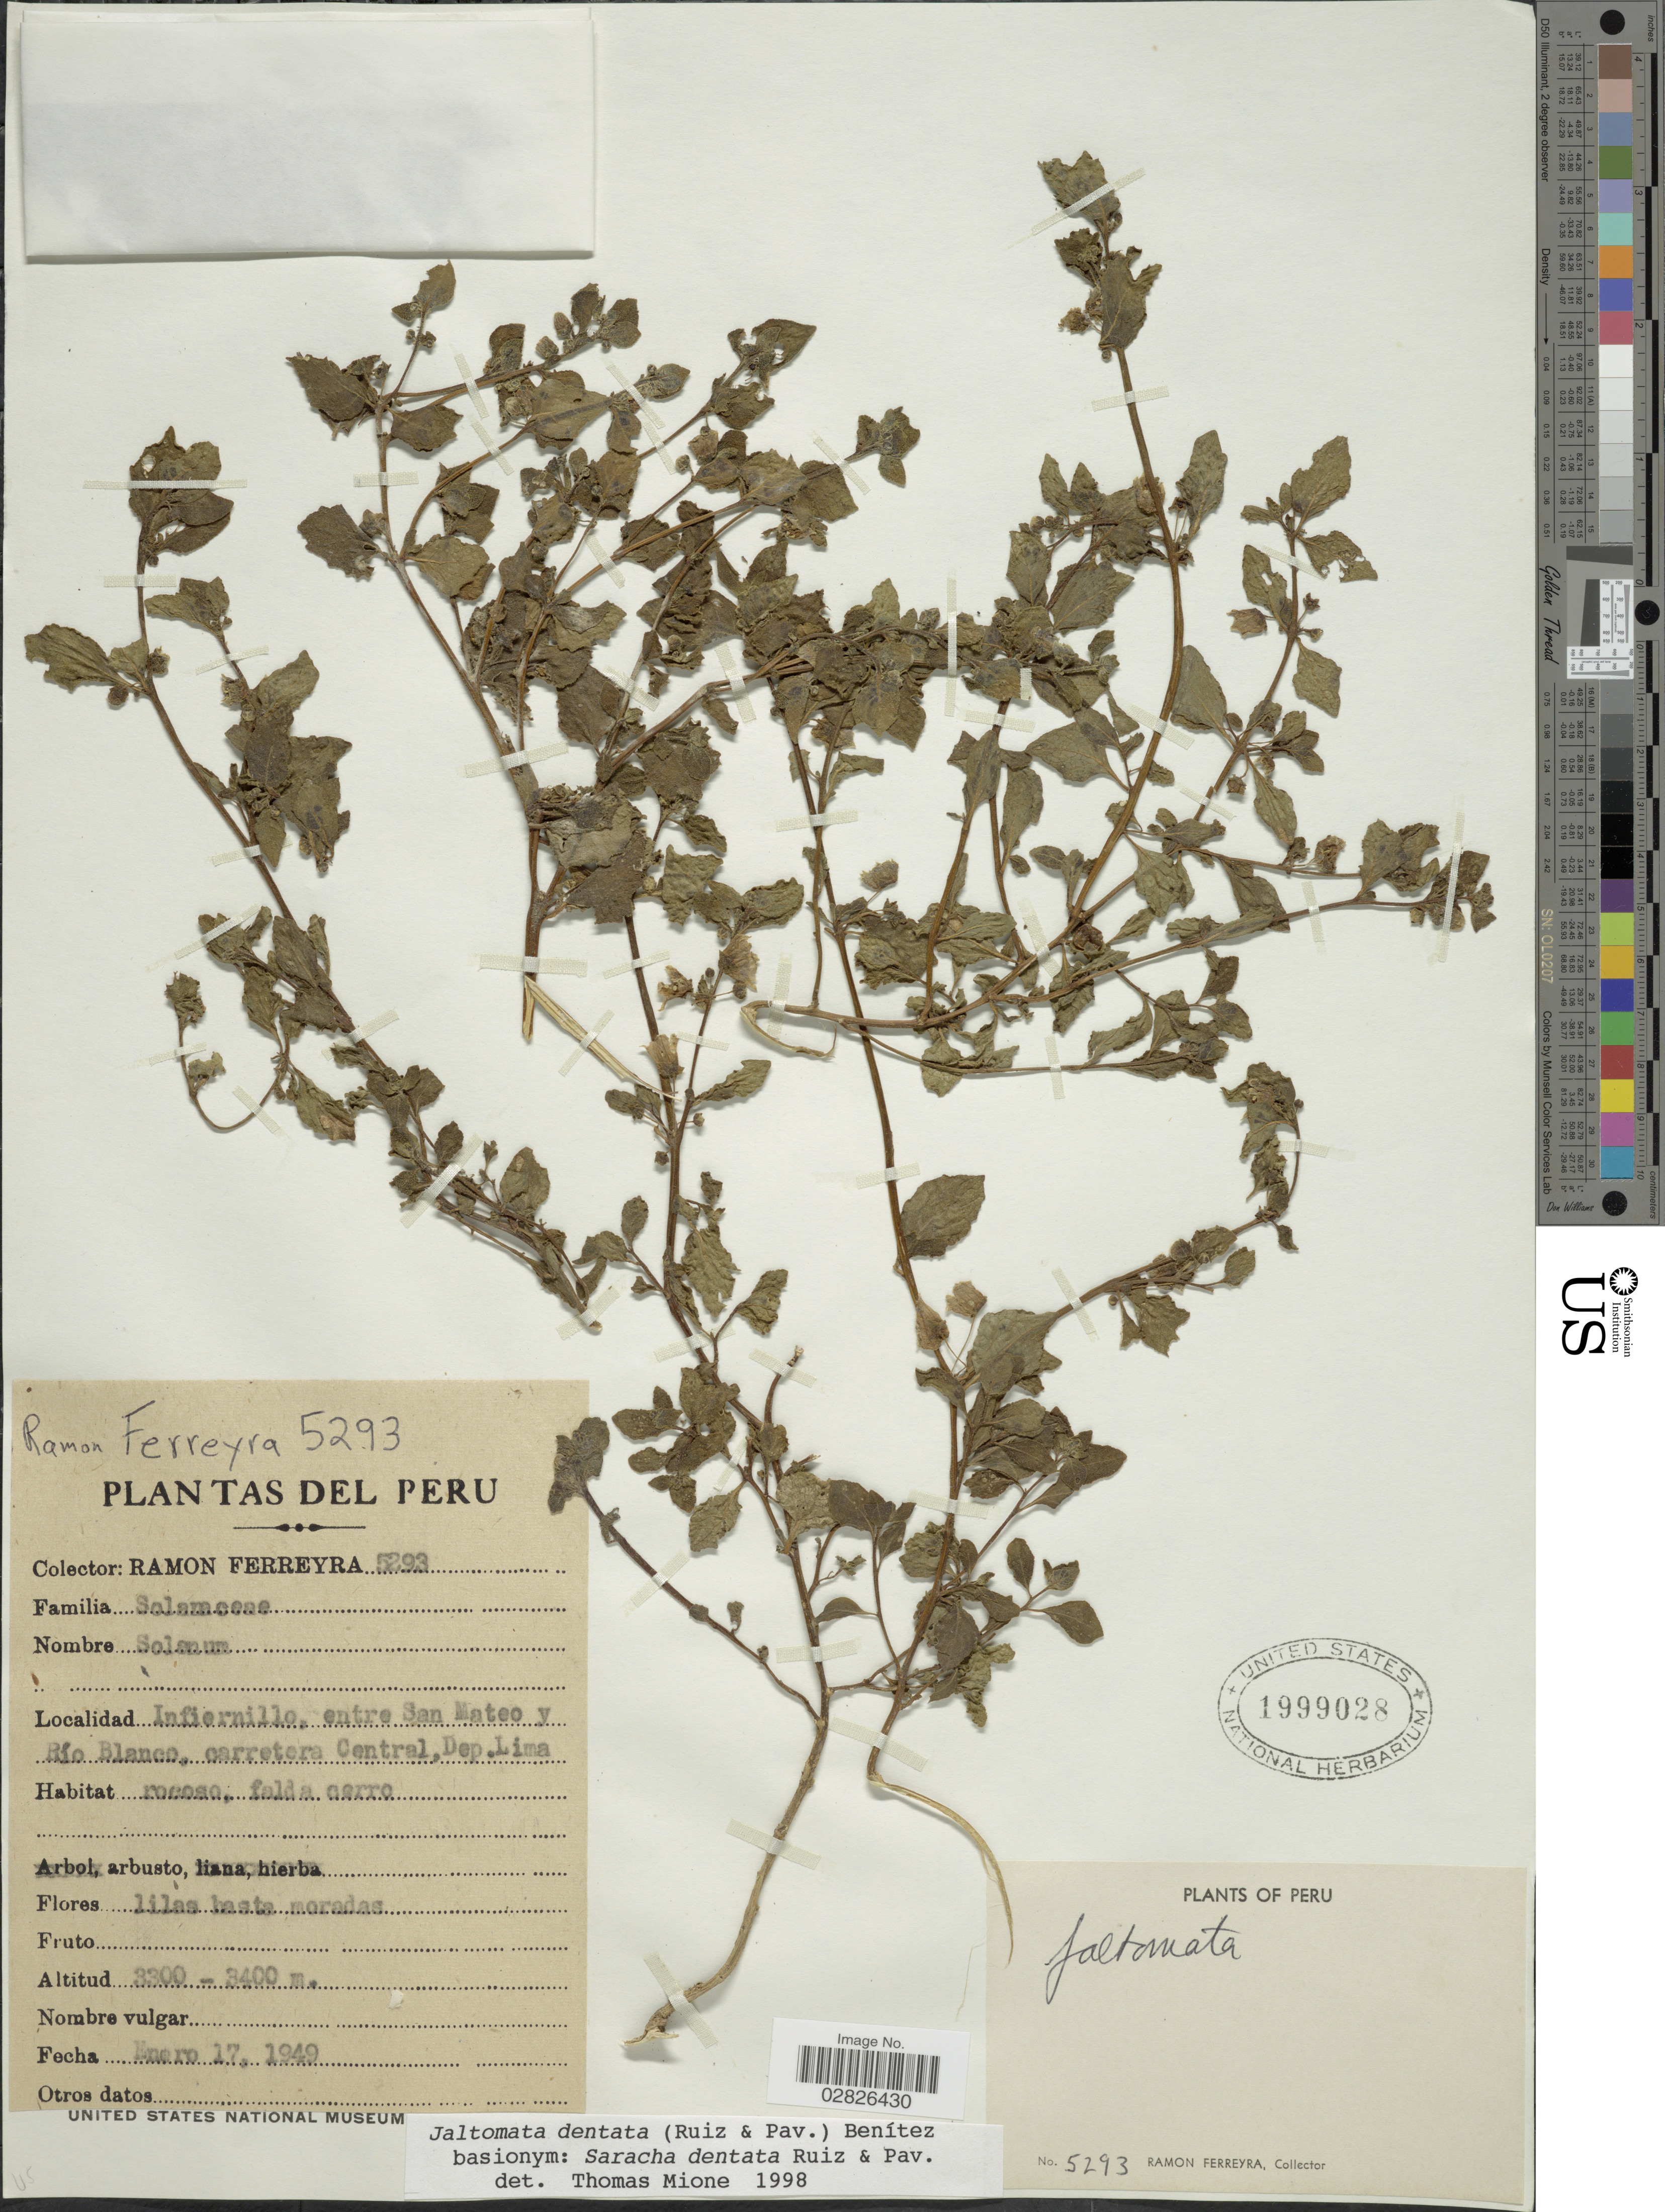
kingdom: Plantae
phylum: Tracheophyta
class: Magnoliopsida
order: Solanales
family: Solanaceae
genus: Jaltomata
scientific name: Jaltomata dentata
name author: (Ruiz & Pav.) Benítez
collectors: R. A. Ferreyra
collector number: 5293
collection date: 1949-01-17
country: Peru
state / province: Lima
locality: Infiernillo, entre San Mateo y Río Blanco, carretera Central, Dep. Lima.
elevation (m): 3300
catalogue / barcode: US 1999028